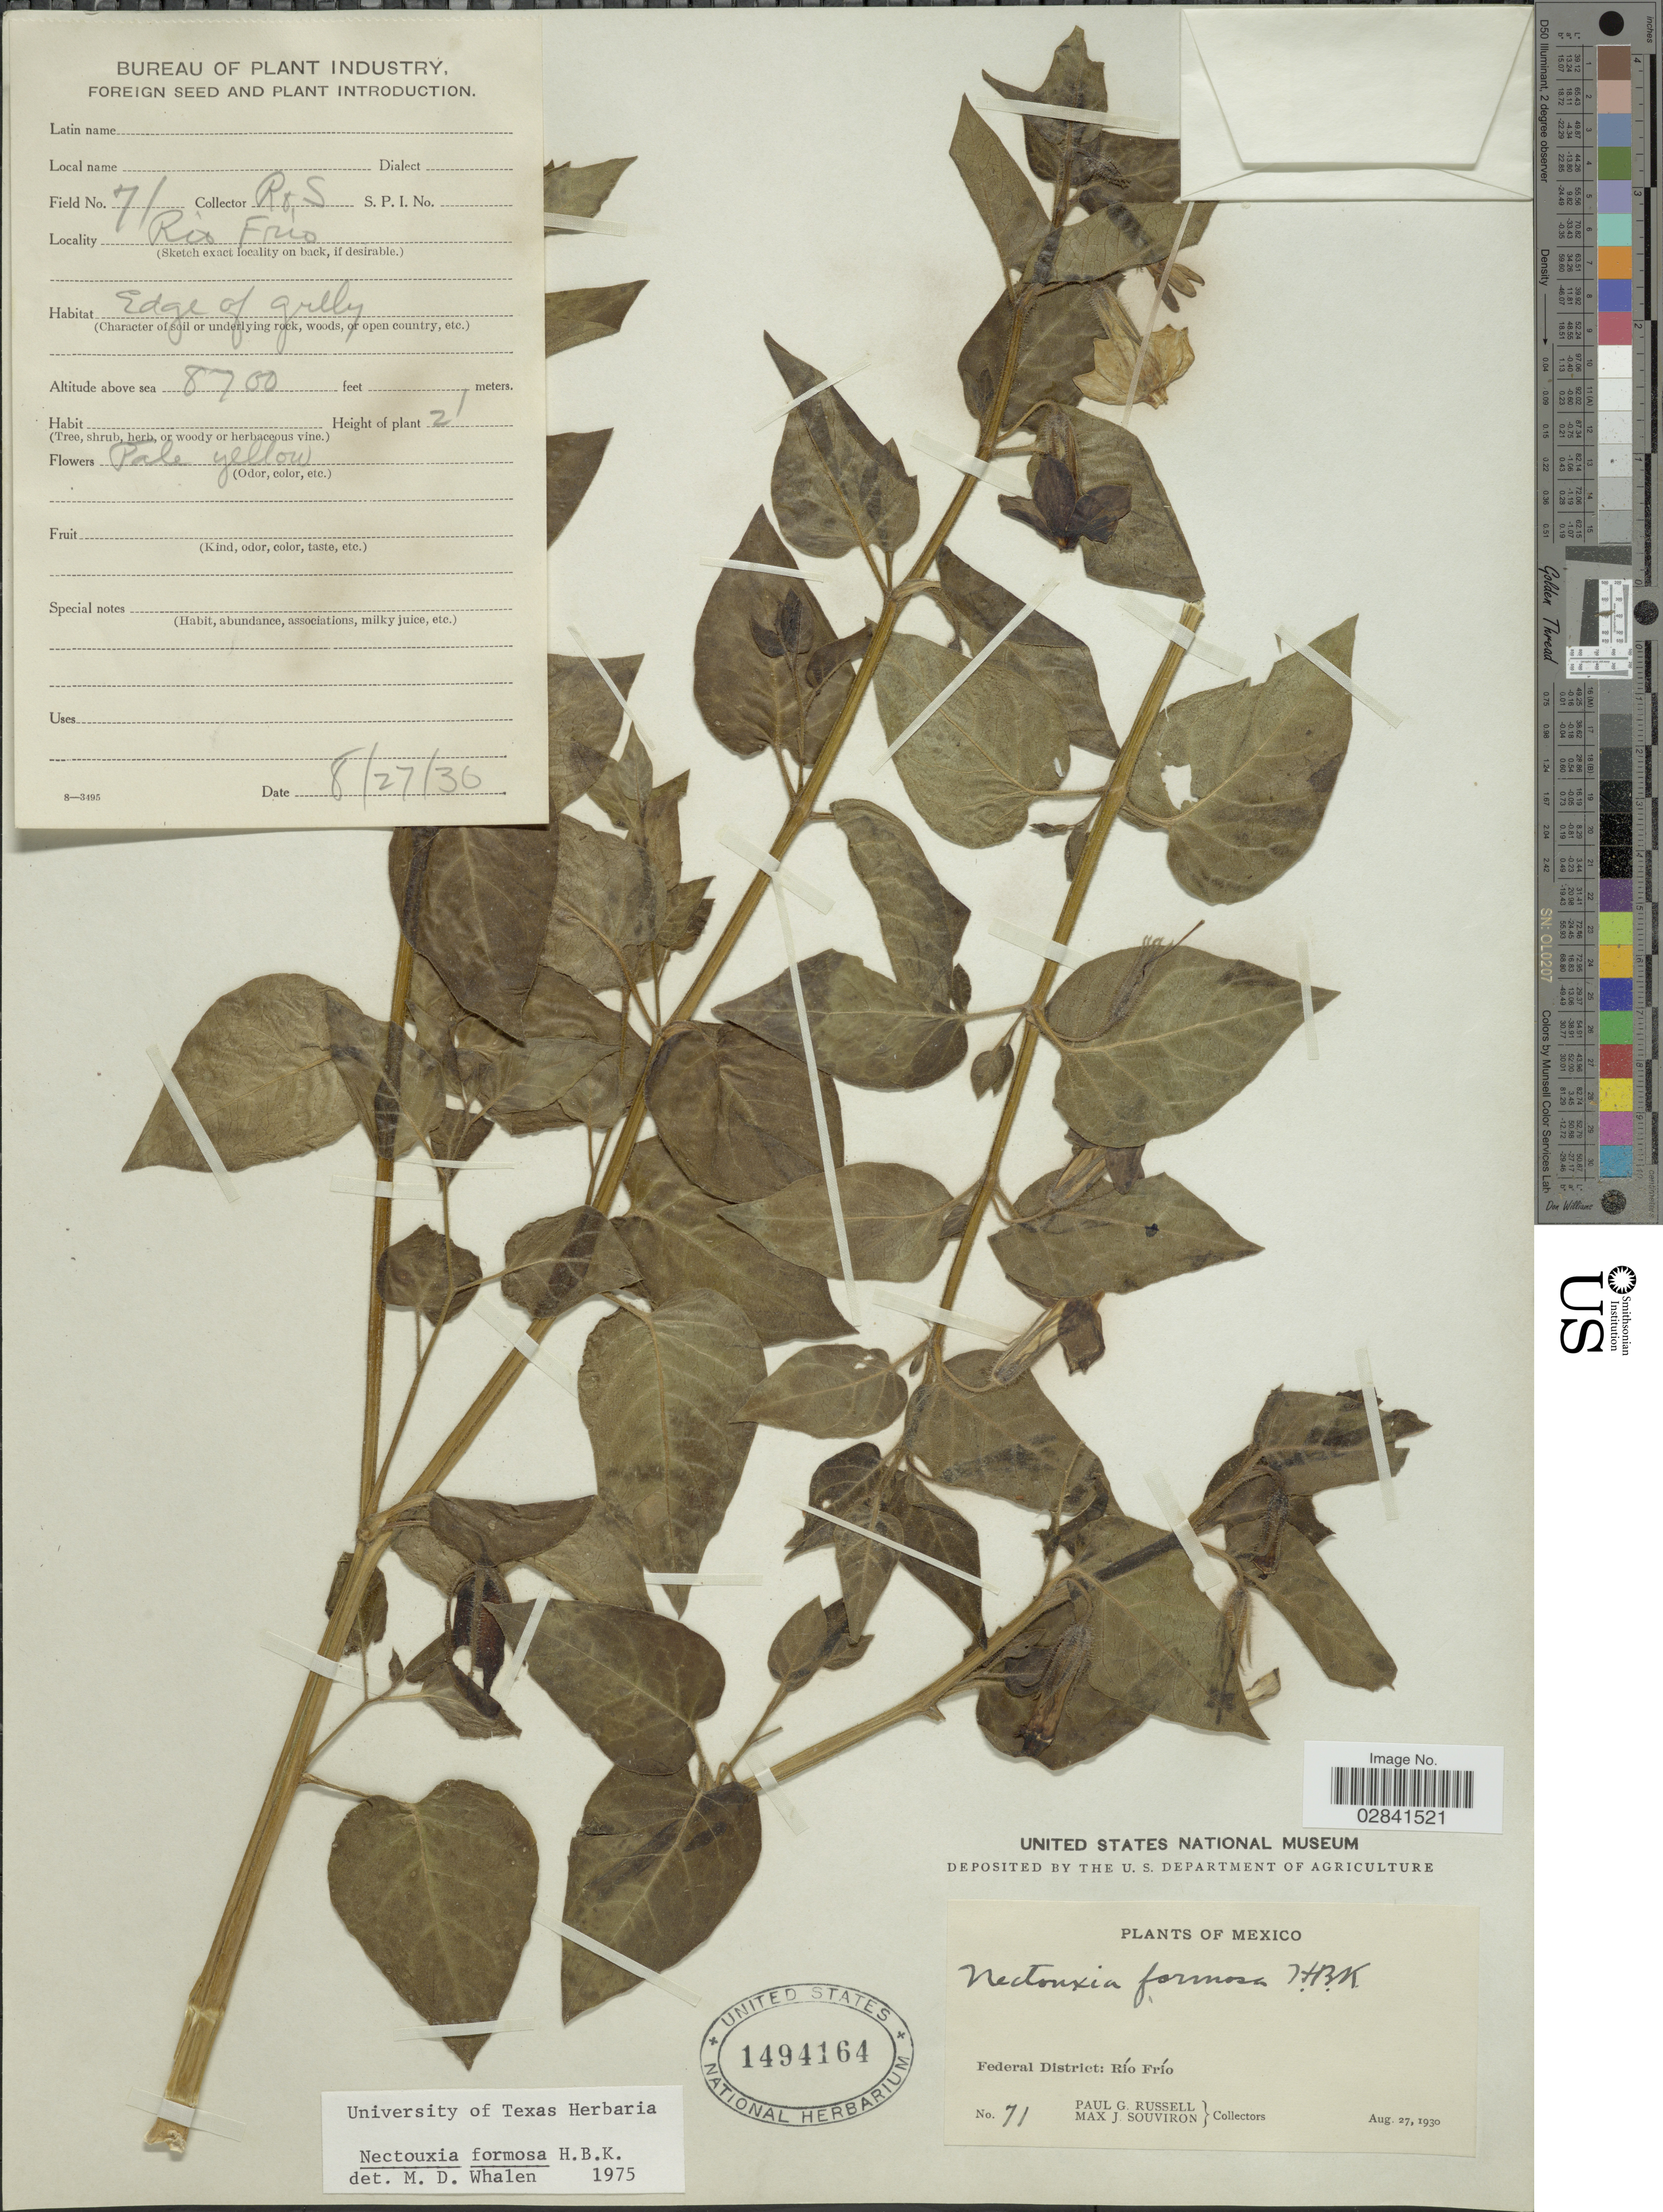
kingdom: Plantae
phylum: Tracheophyta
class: Magnoliopsida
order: Solanales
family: Solanaceae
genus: Nectouxia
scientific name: Nectouxia formosa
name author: Kunth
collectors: P. G. Russell & M. J. Souviron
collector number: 71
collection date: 1930-08-27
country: Mexico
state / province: Distrito Federal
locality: Federal District: Río Frío.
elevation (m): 2652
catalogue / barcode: US 1494164